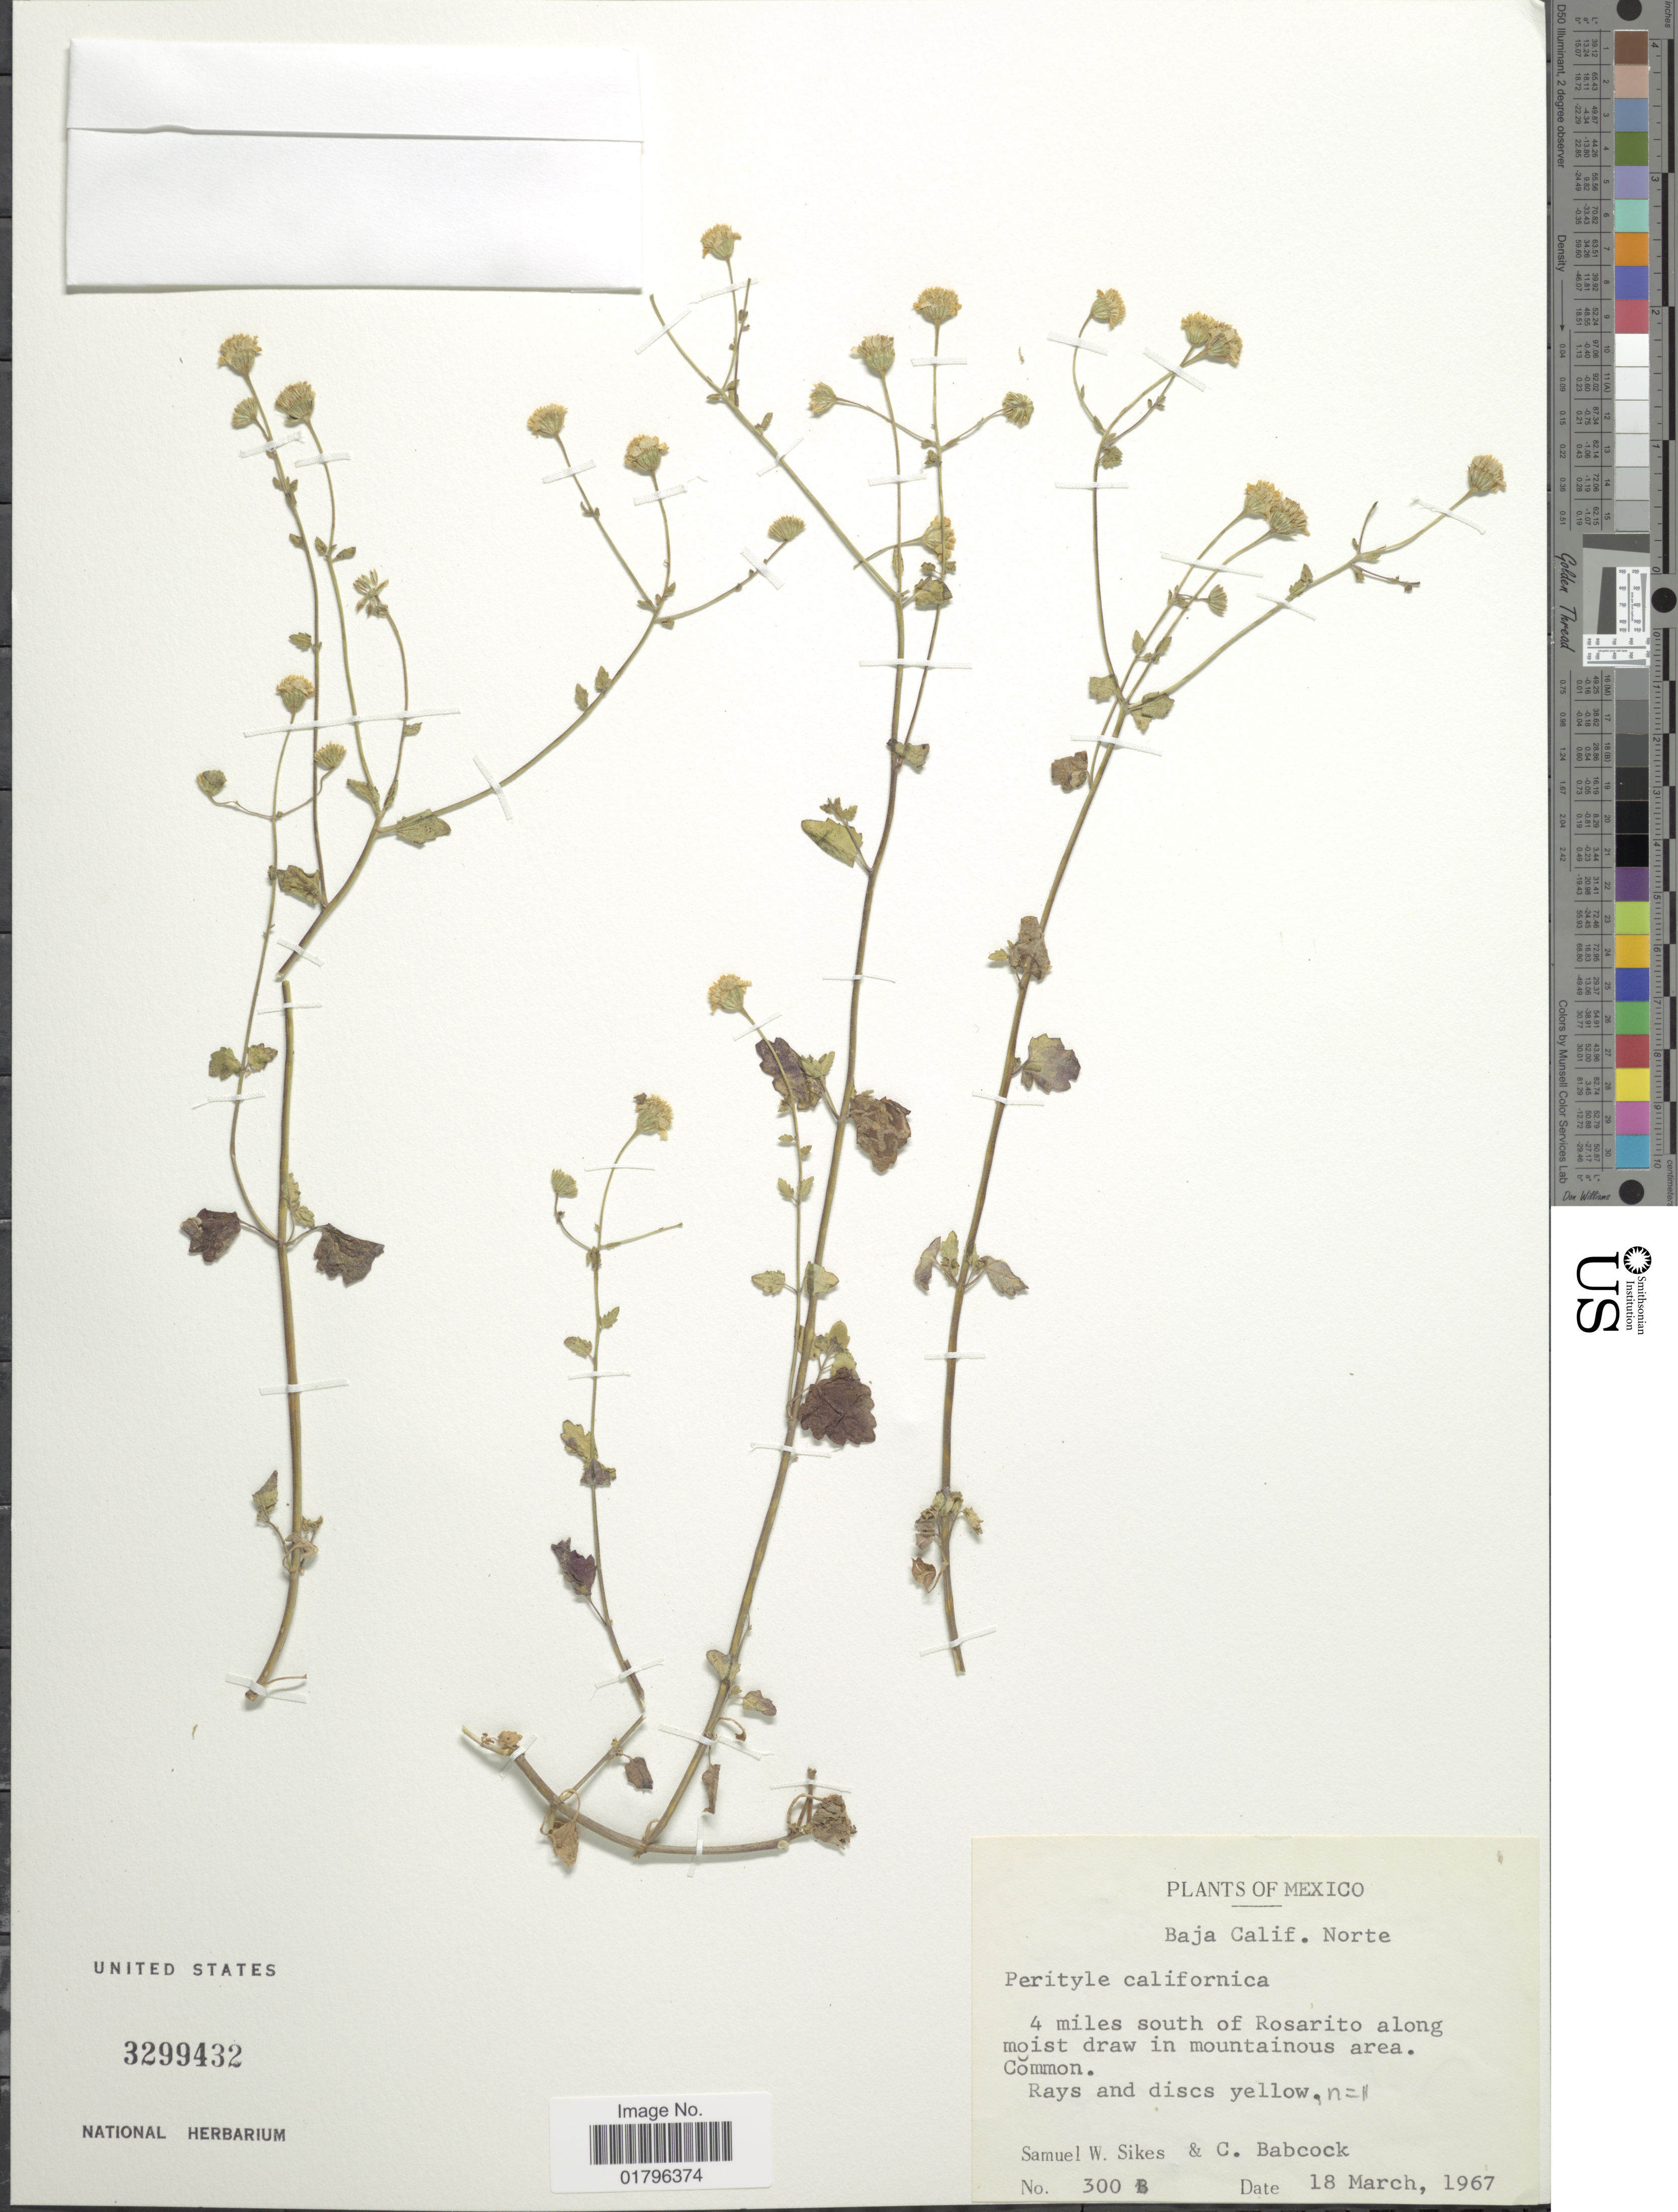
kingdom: Plantae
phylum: Tracheophyta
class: Magnoliopsida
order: Asterales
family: Asteraceae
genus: Perityle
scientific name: Perityle californica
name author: Benth.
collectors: S. Sikes & C. Babcock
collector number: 300B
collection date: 1967-03-18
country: Mexico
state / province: Baja California Norte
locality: Baja Calif. Norte, 4 miles south of Rosario along moist draw on mountainous area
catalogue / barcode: US 3299432